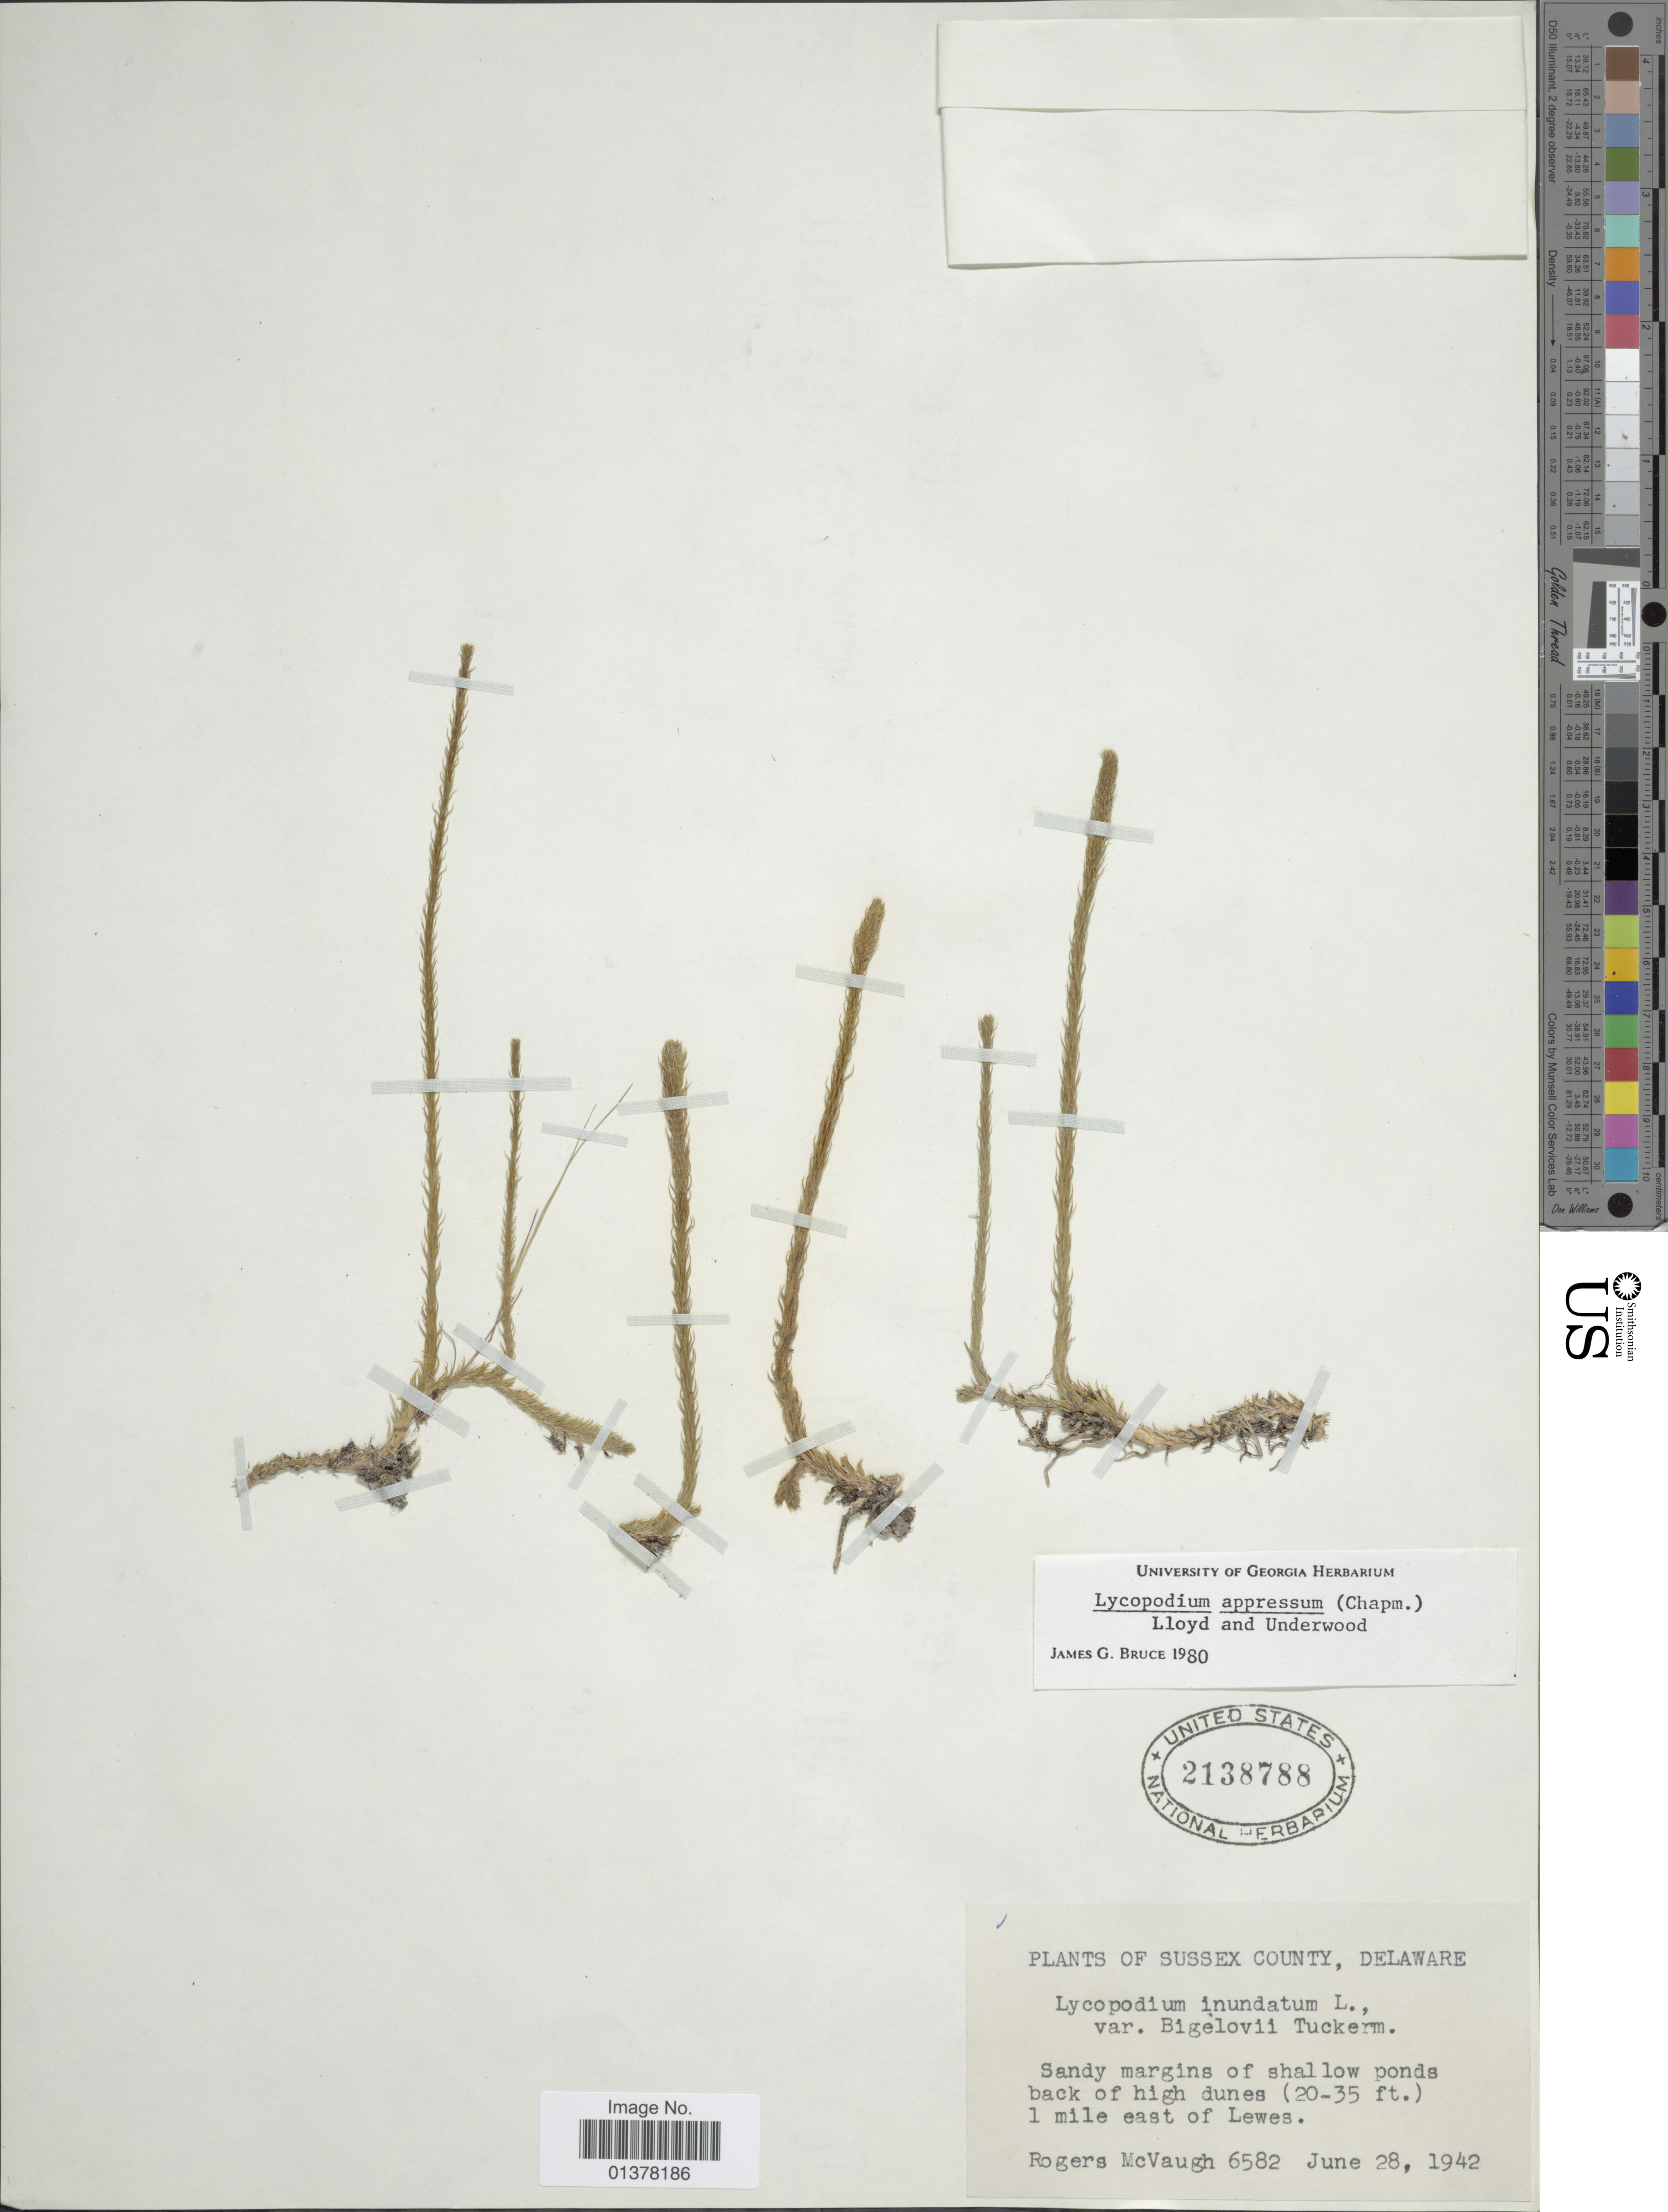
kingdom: Plantae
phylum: Tracheophyta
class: Lycopodiopsida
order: Lycopodiales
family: Lycopodiaceae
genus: Lycopodiella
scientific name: Lycopodiella appressa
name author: (Chapm.) Cranfill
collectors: R. McVaugh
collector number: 6582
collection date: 1942-06-28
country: United States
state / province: Delaware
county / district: Sussex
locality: Sussex County, Sandy margins of shallow ponds back of high dunes(20-35 ft.) 1 mile east of Lewes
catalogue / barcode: US 2138788